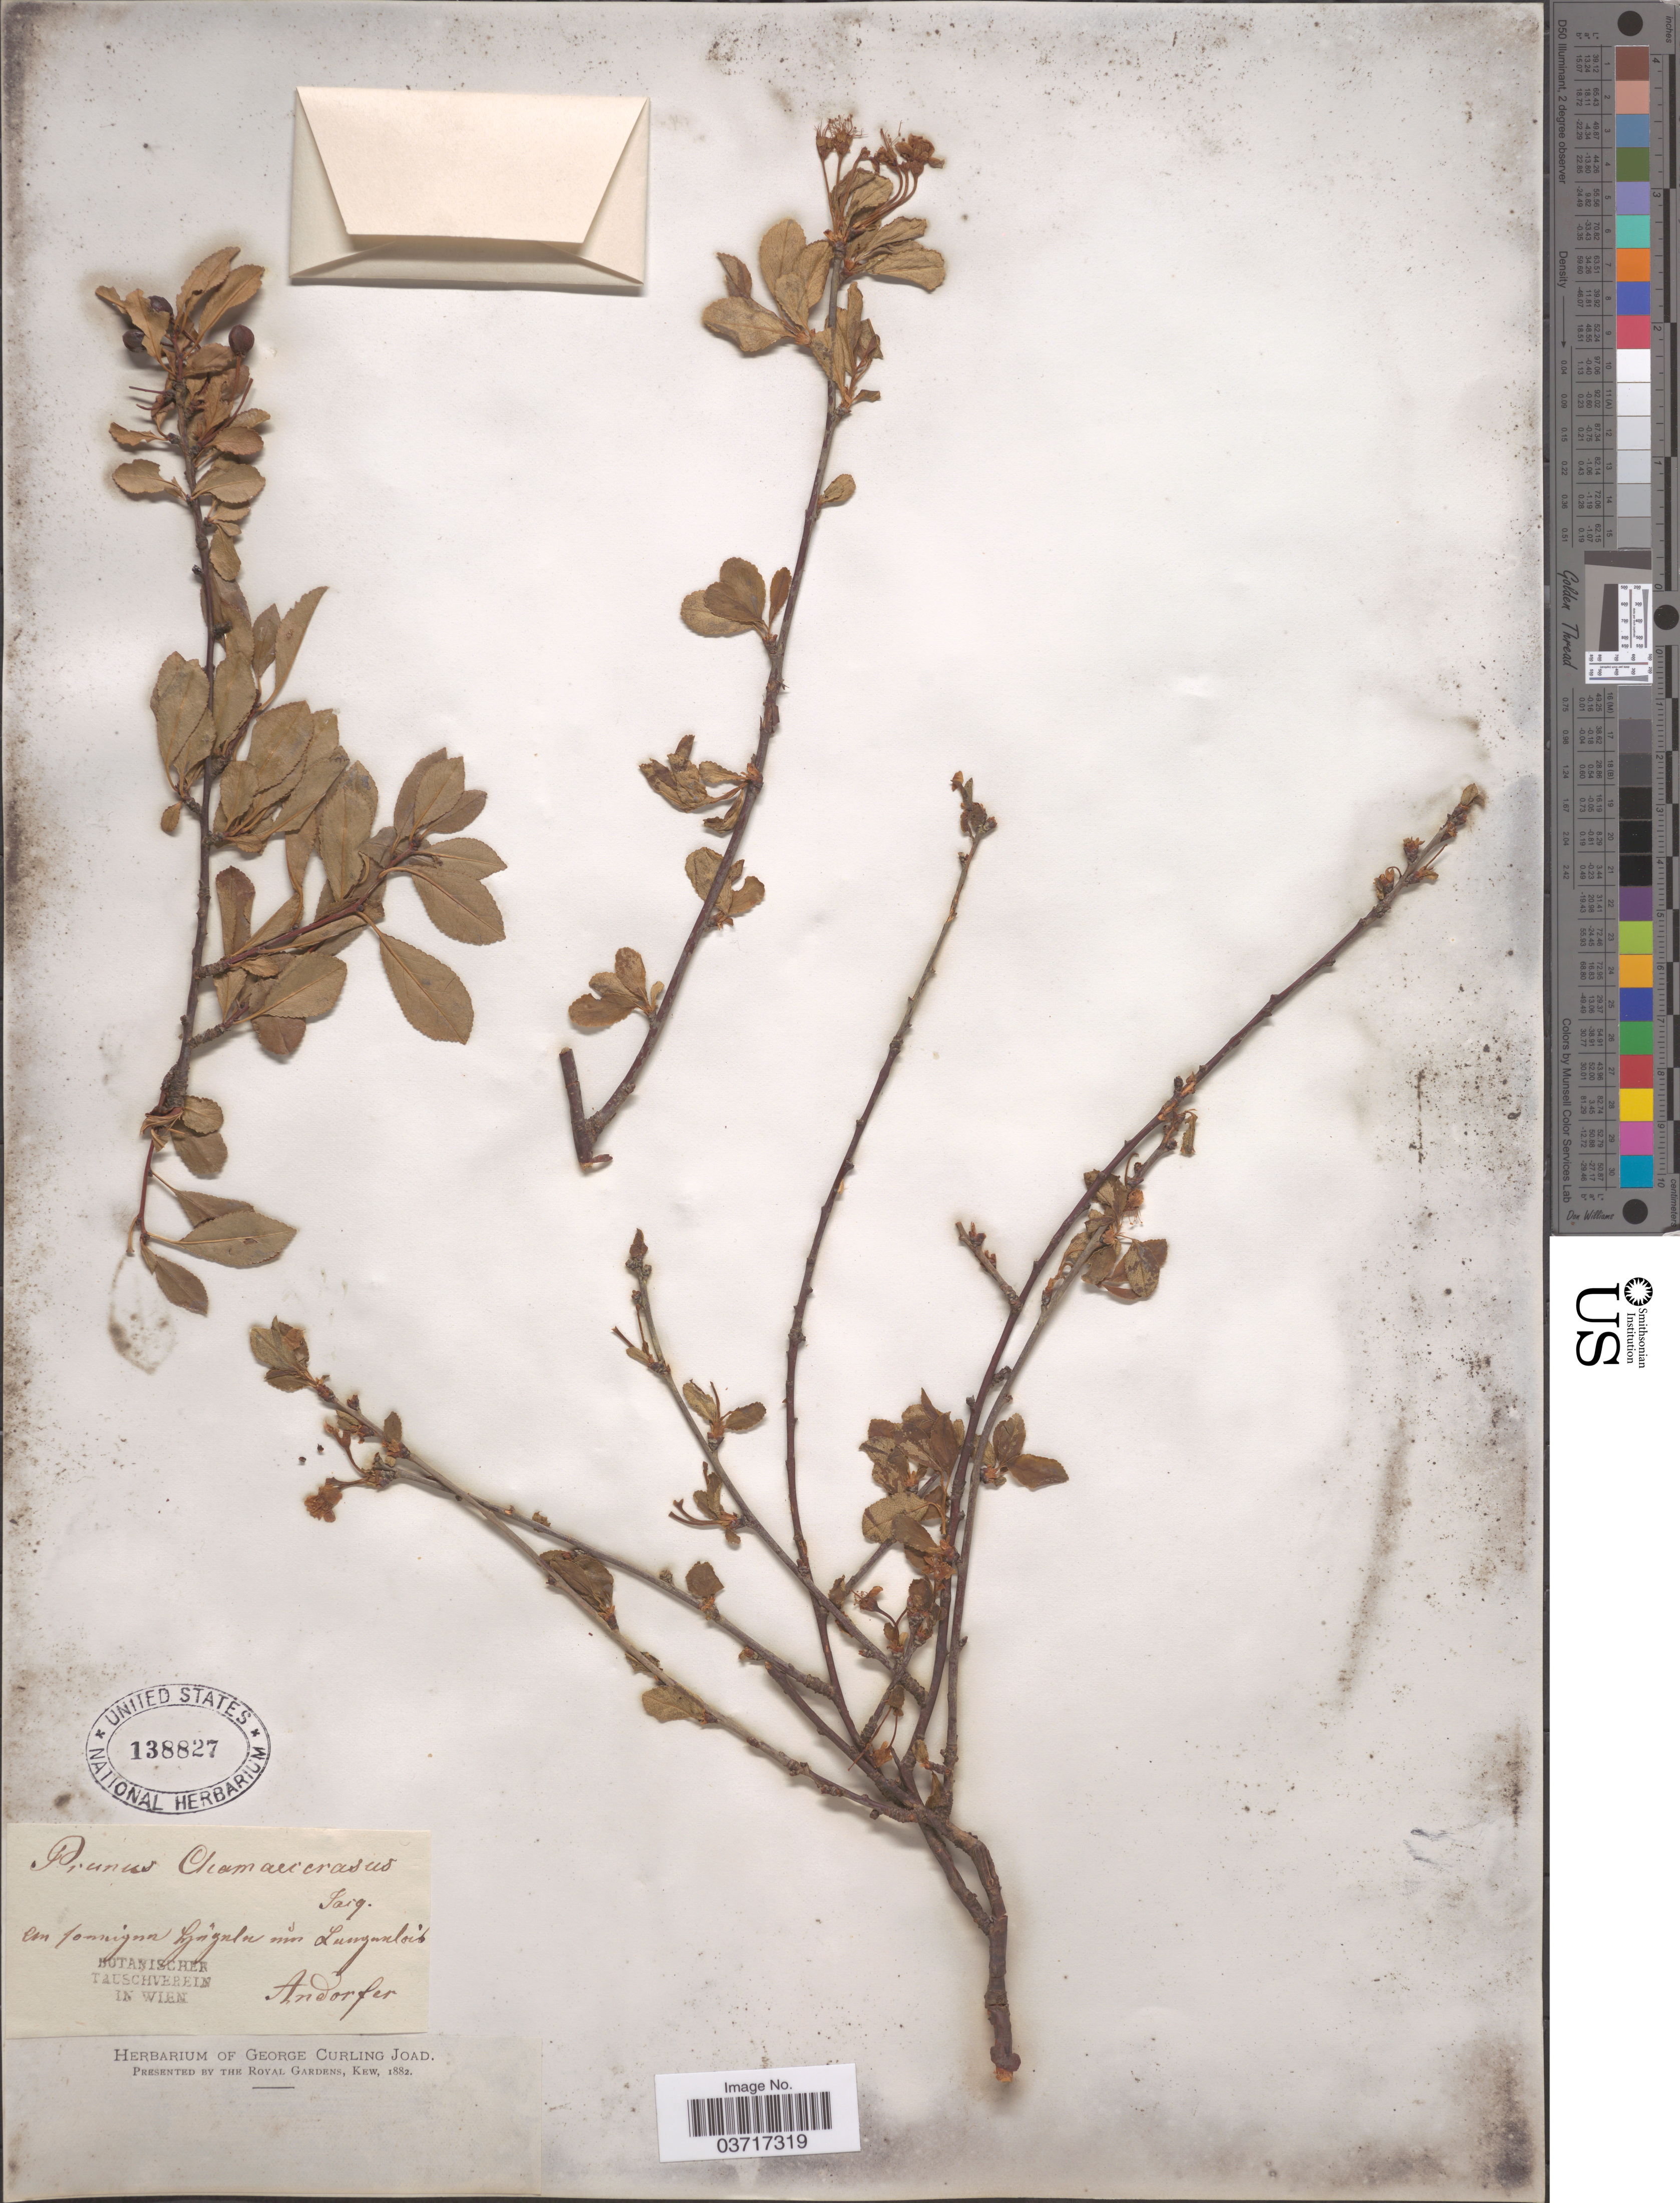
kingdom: Plantae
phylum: Tracheophyta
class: Magnoliopsida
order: Rosales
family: Rosaceae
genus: Prunus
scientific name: Prunus chamaecerasus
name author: Jacq.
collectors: -. Andorfer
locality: Con fonniguu Lyngala mes Lunganlois. [interpreted]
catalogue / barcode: US 138827